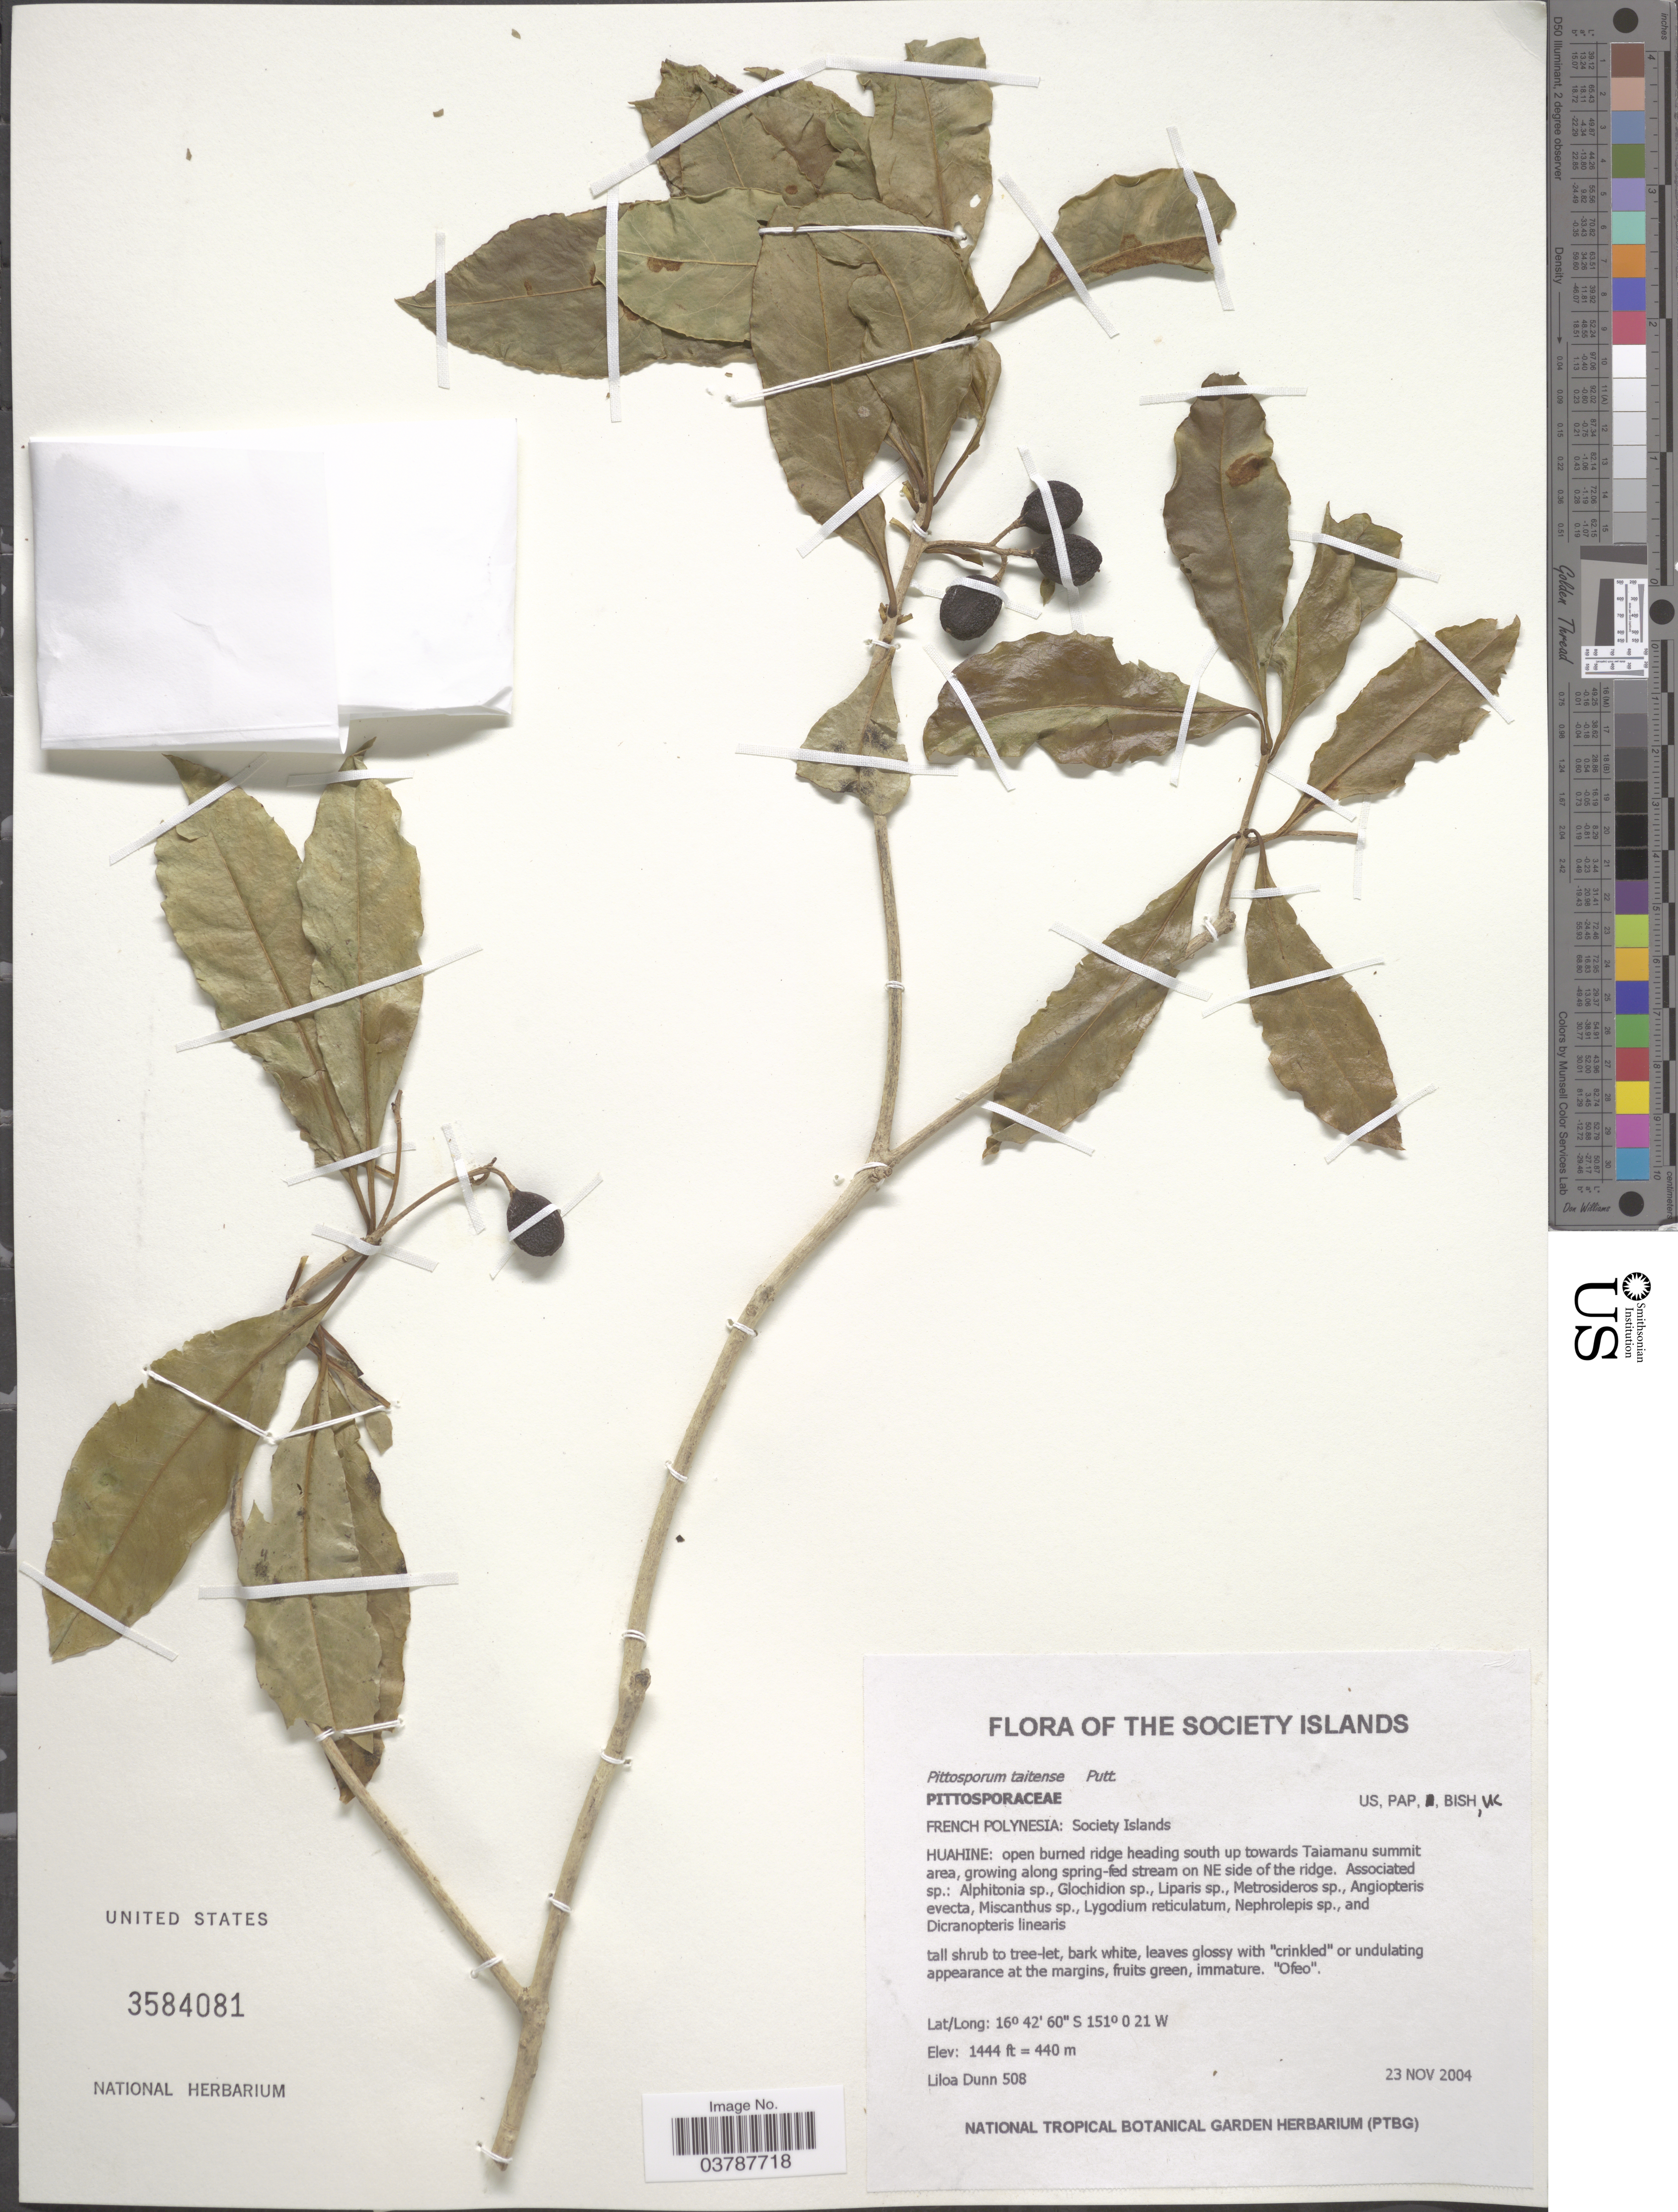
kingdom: Plantae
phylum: Tracheophyta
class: Magnoliopsida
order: Apiales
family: Pittosporaceae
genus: Pittosporum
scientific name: Pittosporum taitense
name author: Putt.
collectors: L. Dunn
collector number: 508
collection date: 2004-11-23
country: French Polynesia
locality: The Society Islands. Huahine: open burned ridge heading south up towards Taiamanu summit area, growing along spring-fed stream on NE side of the ridge.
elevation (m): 440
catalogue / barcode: US 3584081